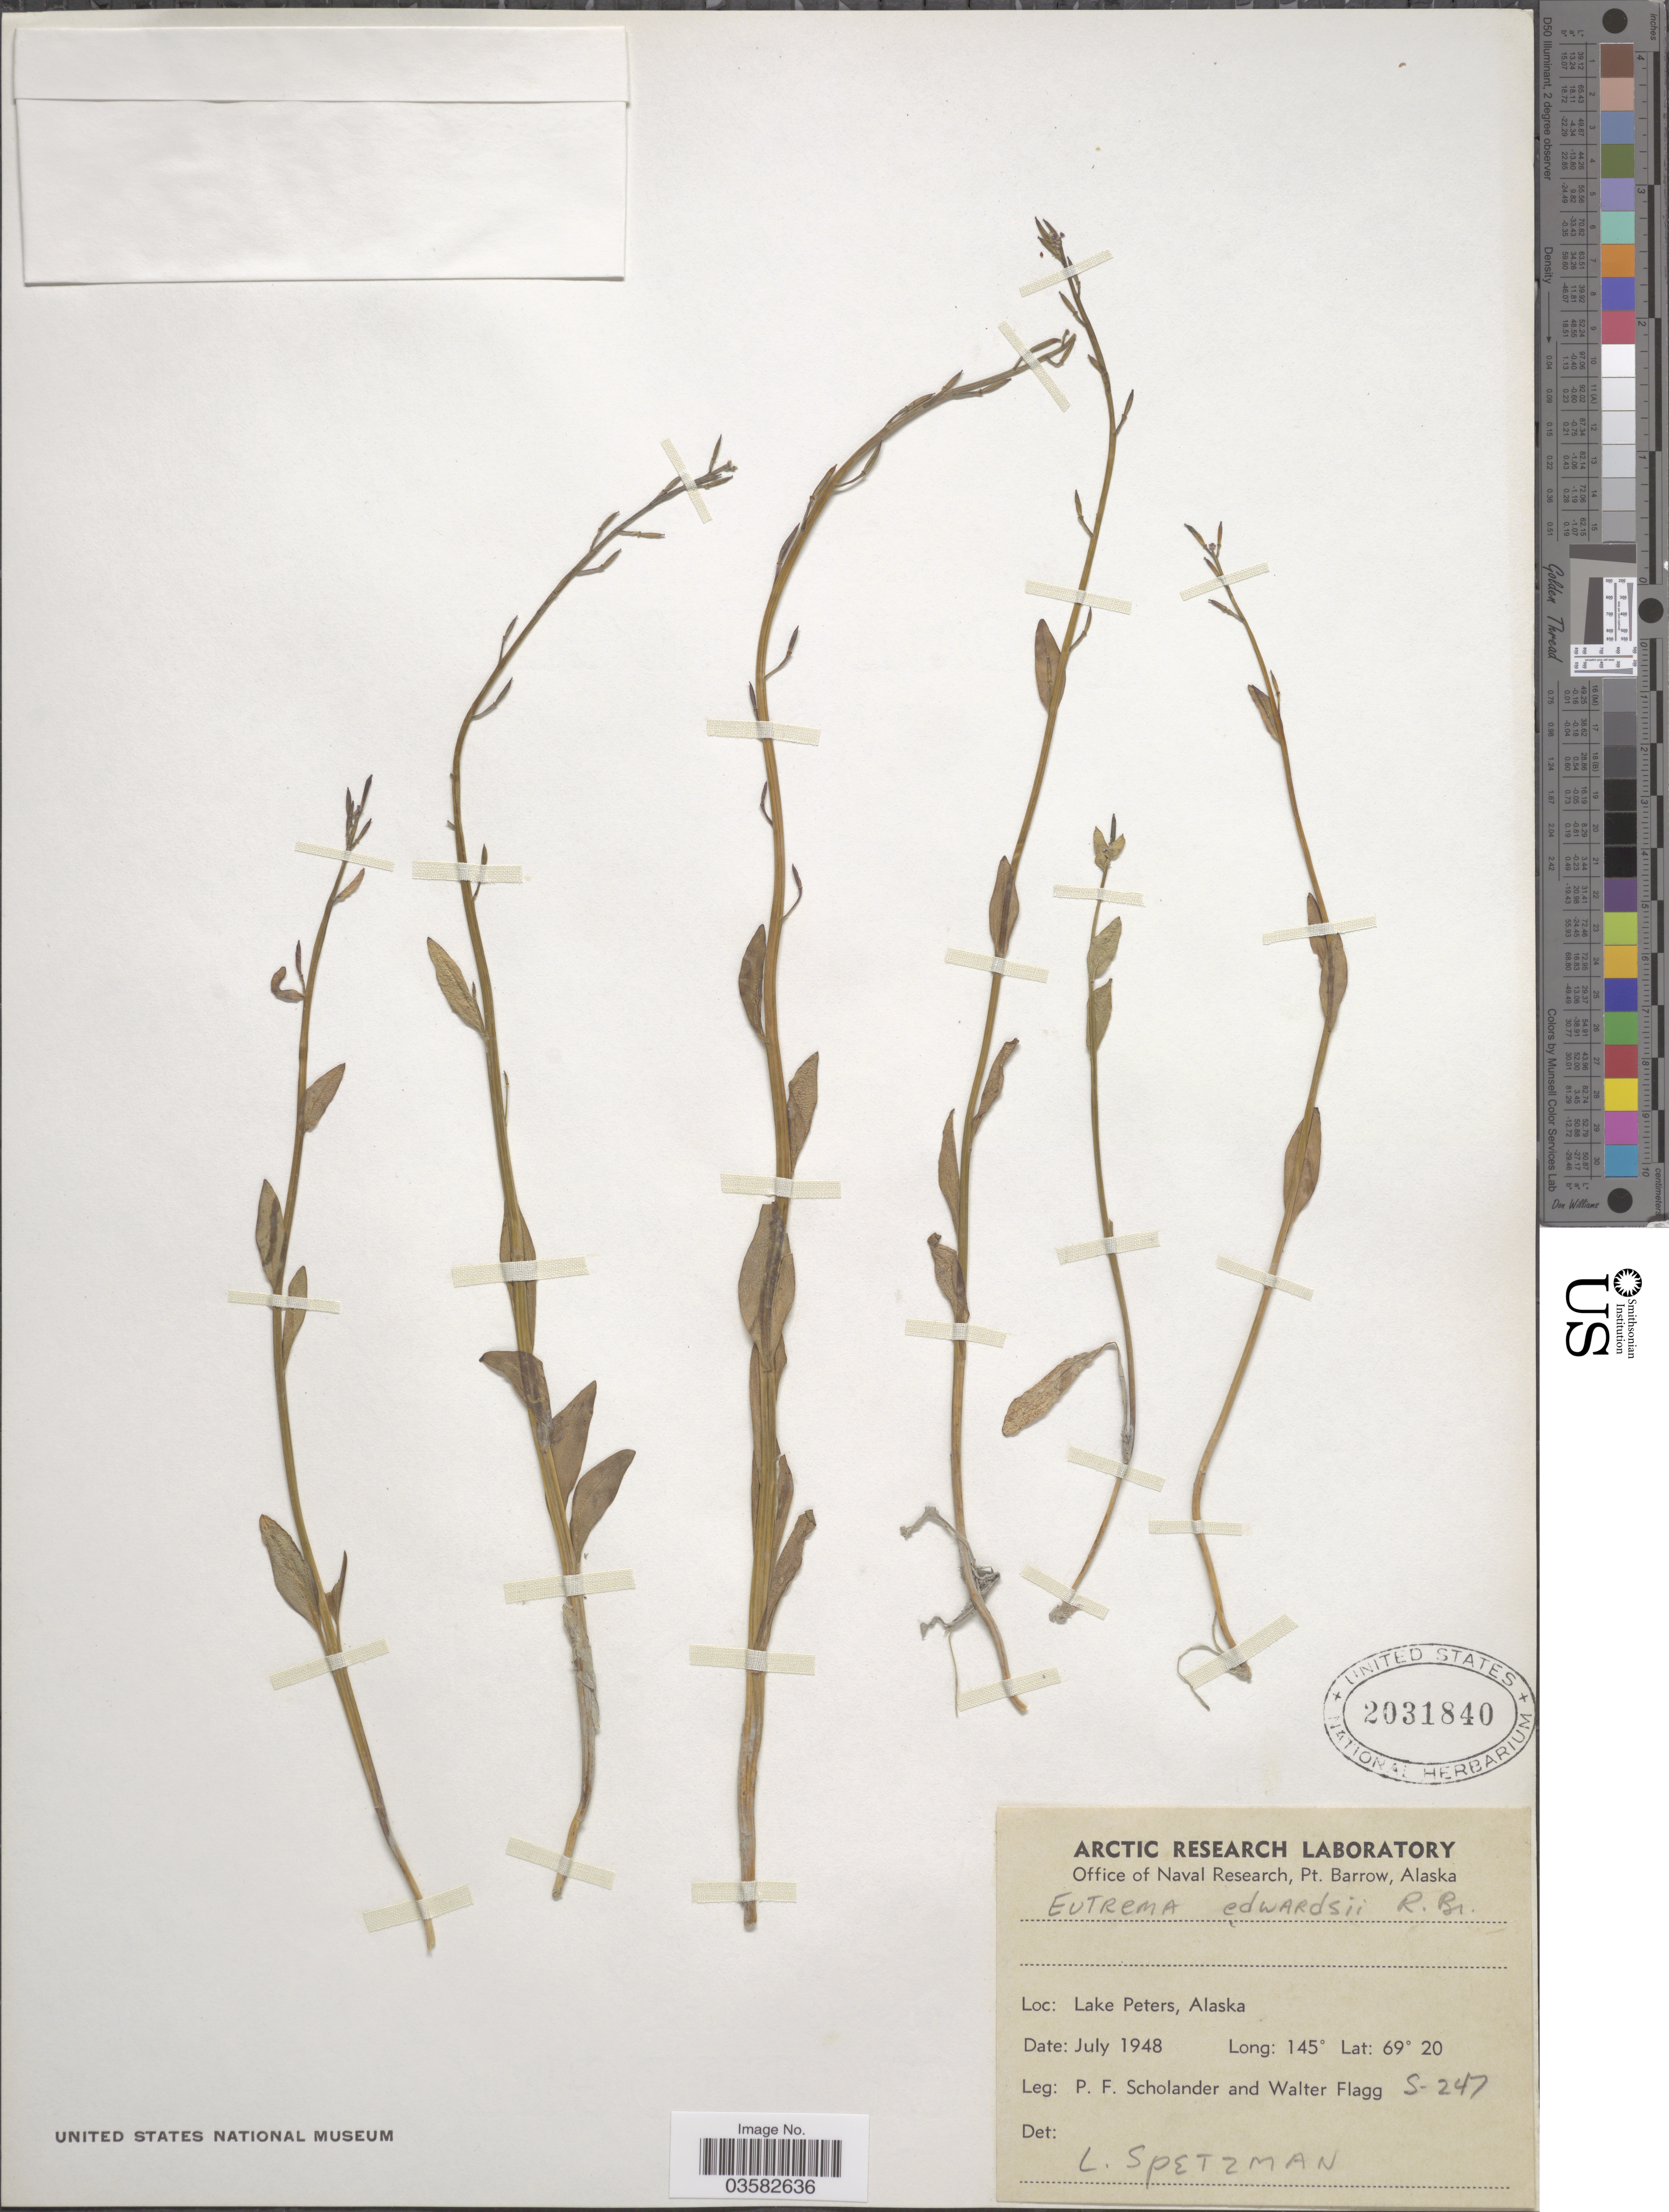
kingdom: Plantae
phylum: Tracheophyta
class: Magnoliopsida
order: Brassicales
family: Brassicaceae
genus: Eutrema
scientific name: Eutrema edwardsii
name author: R. Br.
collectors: P. Scholander & W. Flagg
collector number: S-247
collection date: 1948-07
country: United States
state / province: Alaska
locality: Lake Peters.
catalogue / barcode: US 2031840